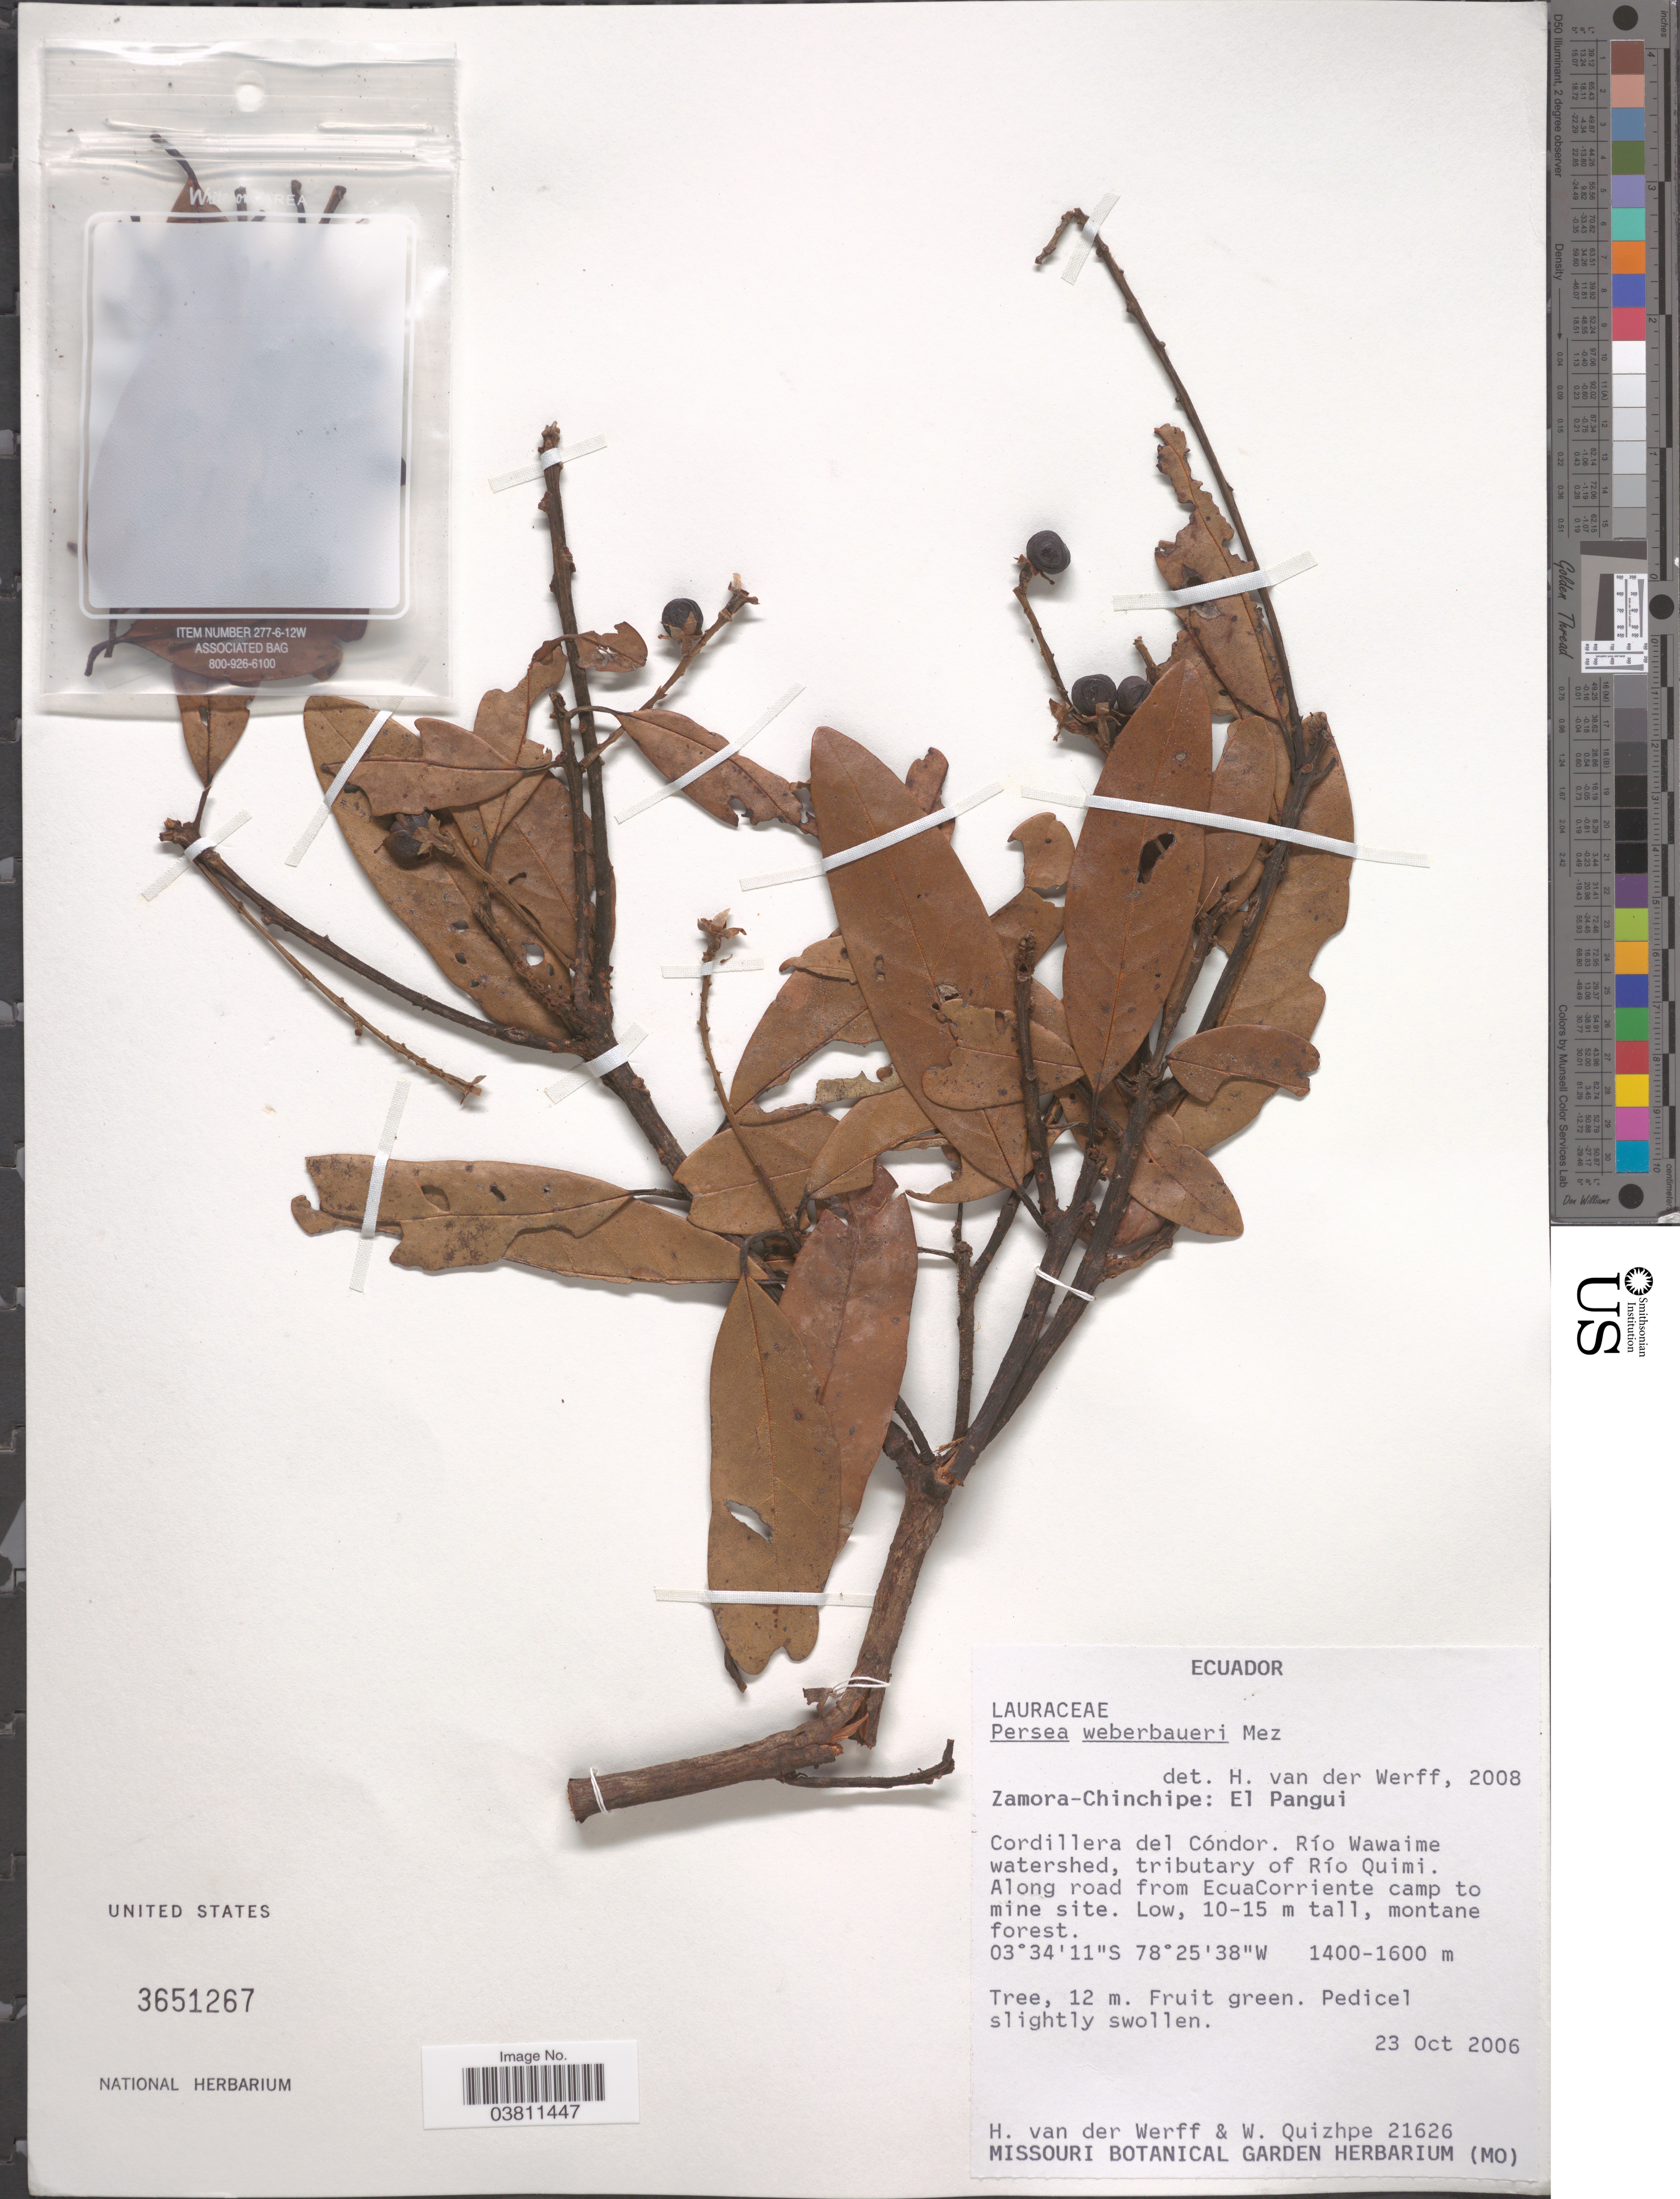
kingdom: Plantae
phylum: Tracheophyta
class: Magnoliopsida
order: Laurales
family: Lauraceae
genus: Persea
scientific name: Persea weberbaueri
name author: Mez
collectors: H. van der Werff & W. Quizhpe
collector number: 21626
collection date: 2006-10-23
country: Ecuador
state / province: Zamora-Chinchipe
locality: El Pangui. Cordillera del Cóndor. Río Wawaime watershed, tributary of Río Quimi. Along road from EcuaCorriente camp to mine site.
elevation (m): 1400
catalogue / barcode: US 3651267